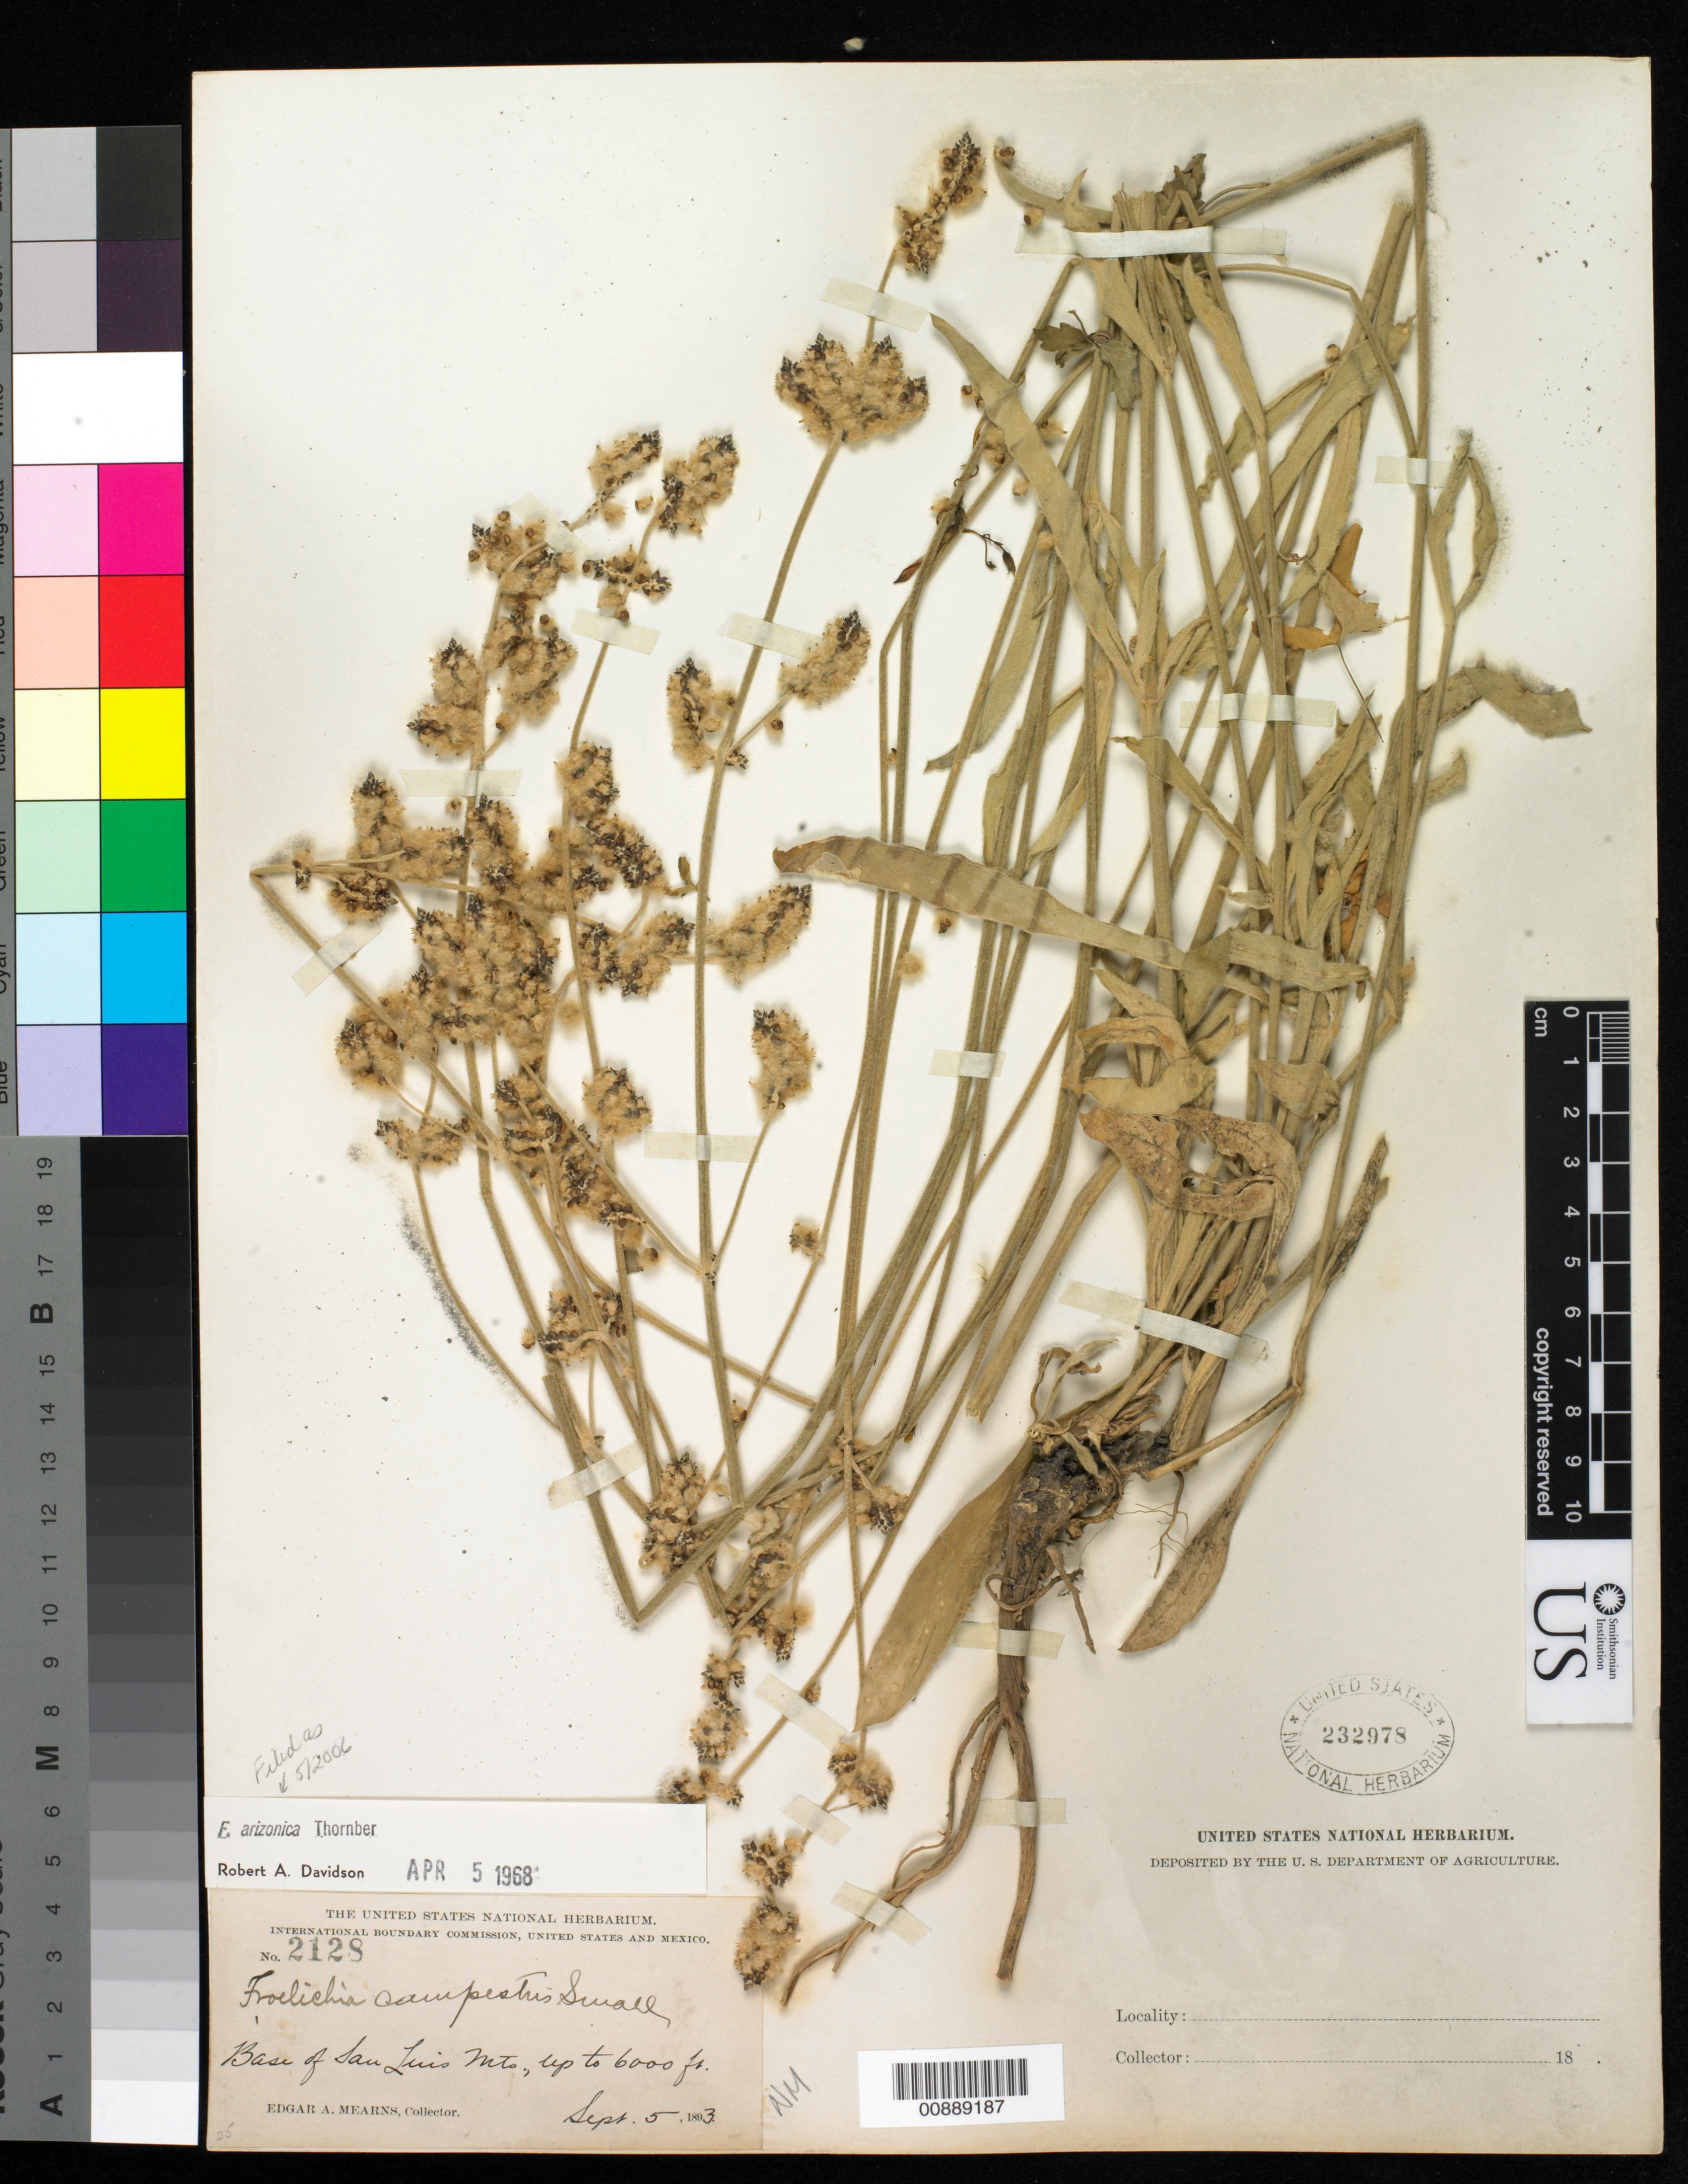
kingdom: Plantae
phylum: Tracheophyta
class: Magnoliopsida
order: Caryophyllales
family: Amaranthaceae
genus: Froelichia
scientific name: Froelichia arizonica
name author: Thornber ex Standl.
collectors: E. A. Mearns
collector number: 2128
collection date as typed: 05 Sep 1893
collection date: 1893-09-05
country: United States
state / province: New Mexico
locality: Base of San Luis Mts.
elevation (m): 1829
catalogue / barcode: US 232978